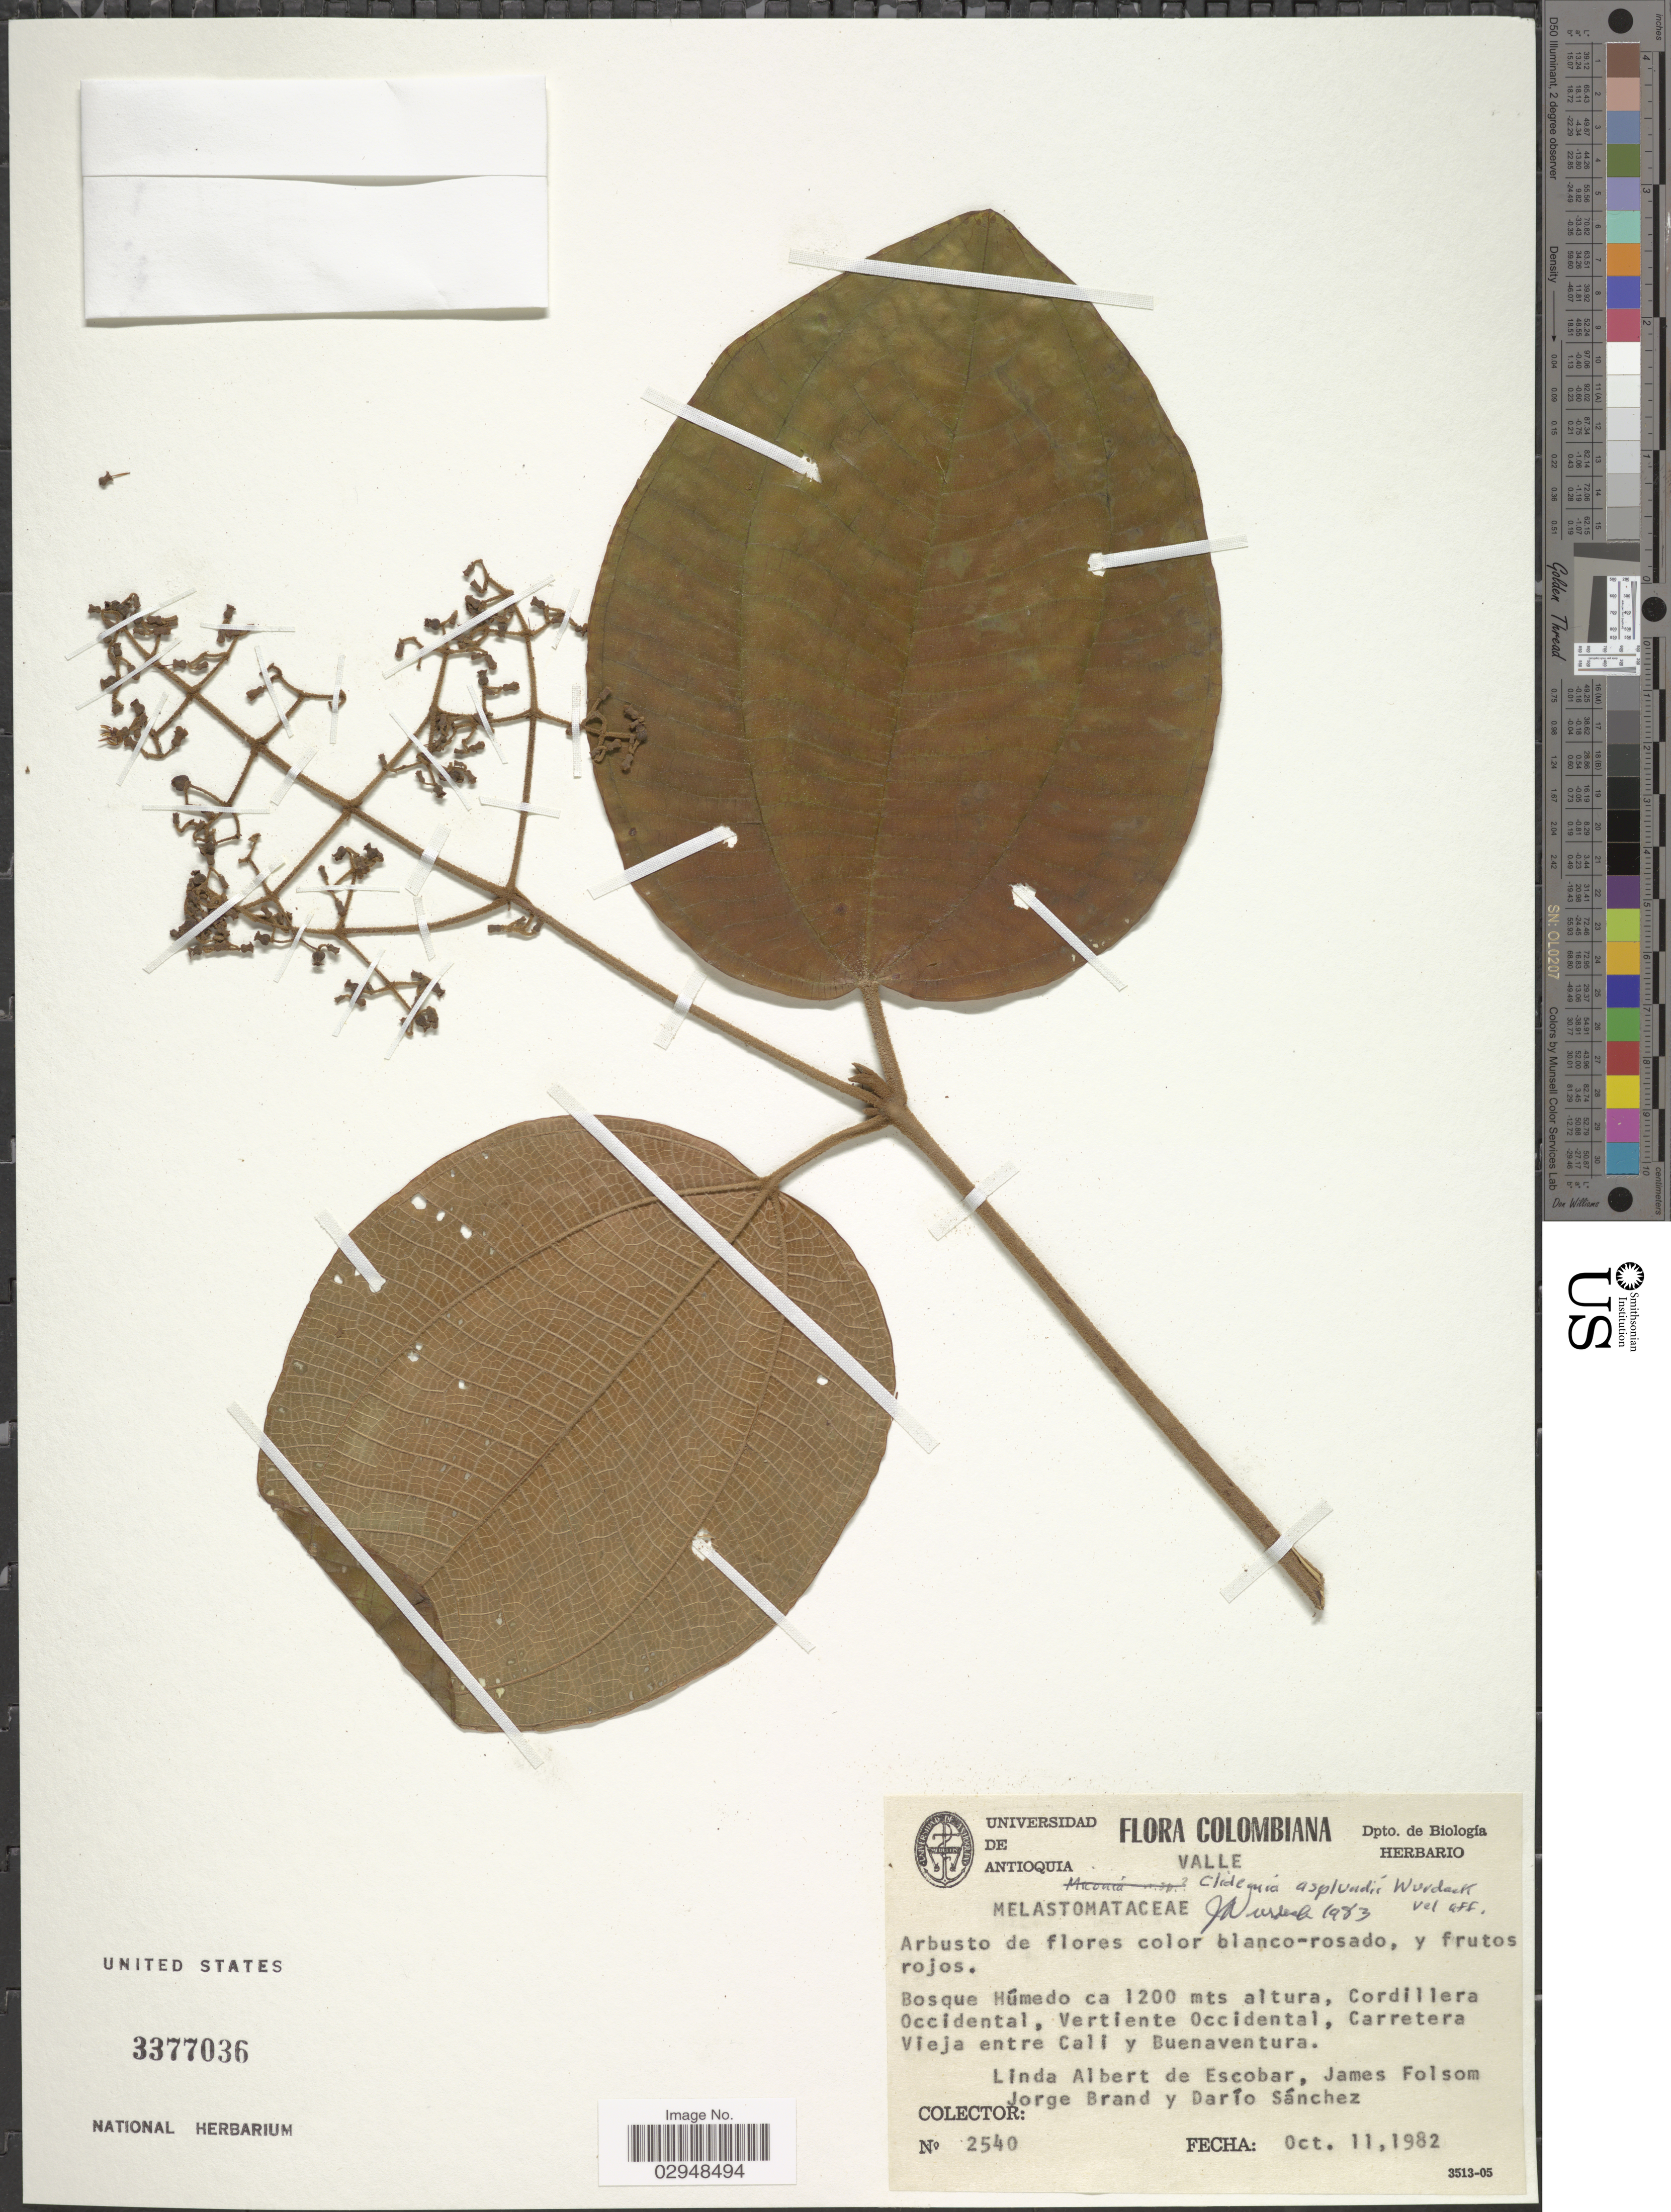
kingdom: Plantae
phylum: Tracheophyta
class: Magnoliopsida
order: Myrtales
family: Melastomataceae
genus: Clidemia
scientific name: Clidemia asplundii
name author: Wurdack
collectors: L. K. de Escobar, J. P. Folsom, J. Brand & D. Sánchez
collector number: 2540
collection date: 1982-10-11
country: Colombia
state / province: Valle del Cauca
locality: Valle. Cordillera Occidental, Vertiente Occidental, Carretera Vieja entre Cali y Buenaventura.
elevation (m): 1200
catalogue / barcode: US 3377036